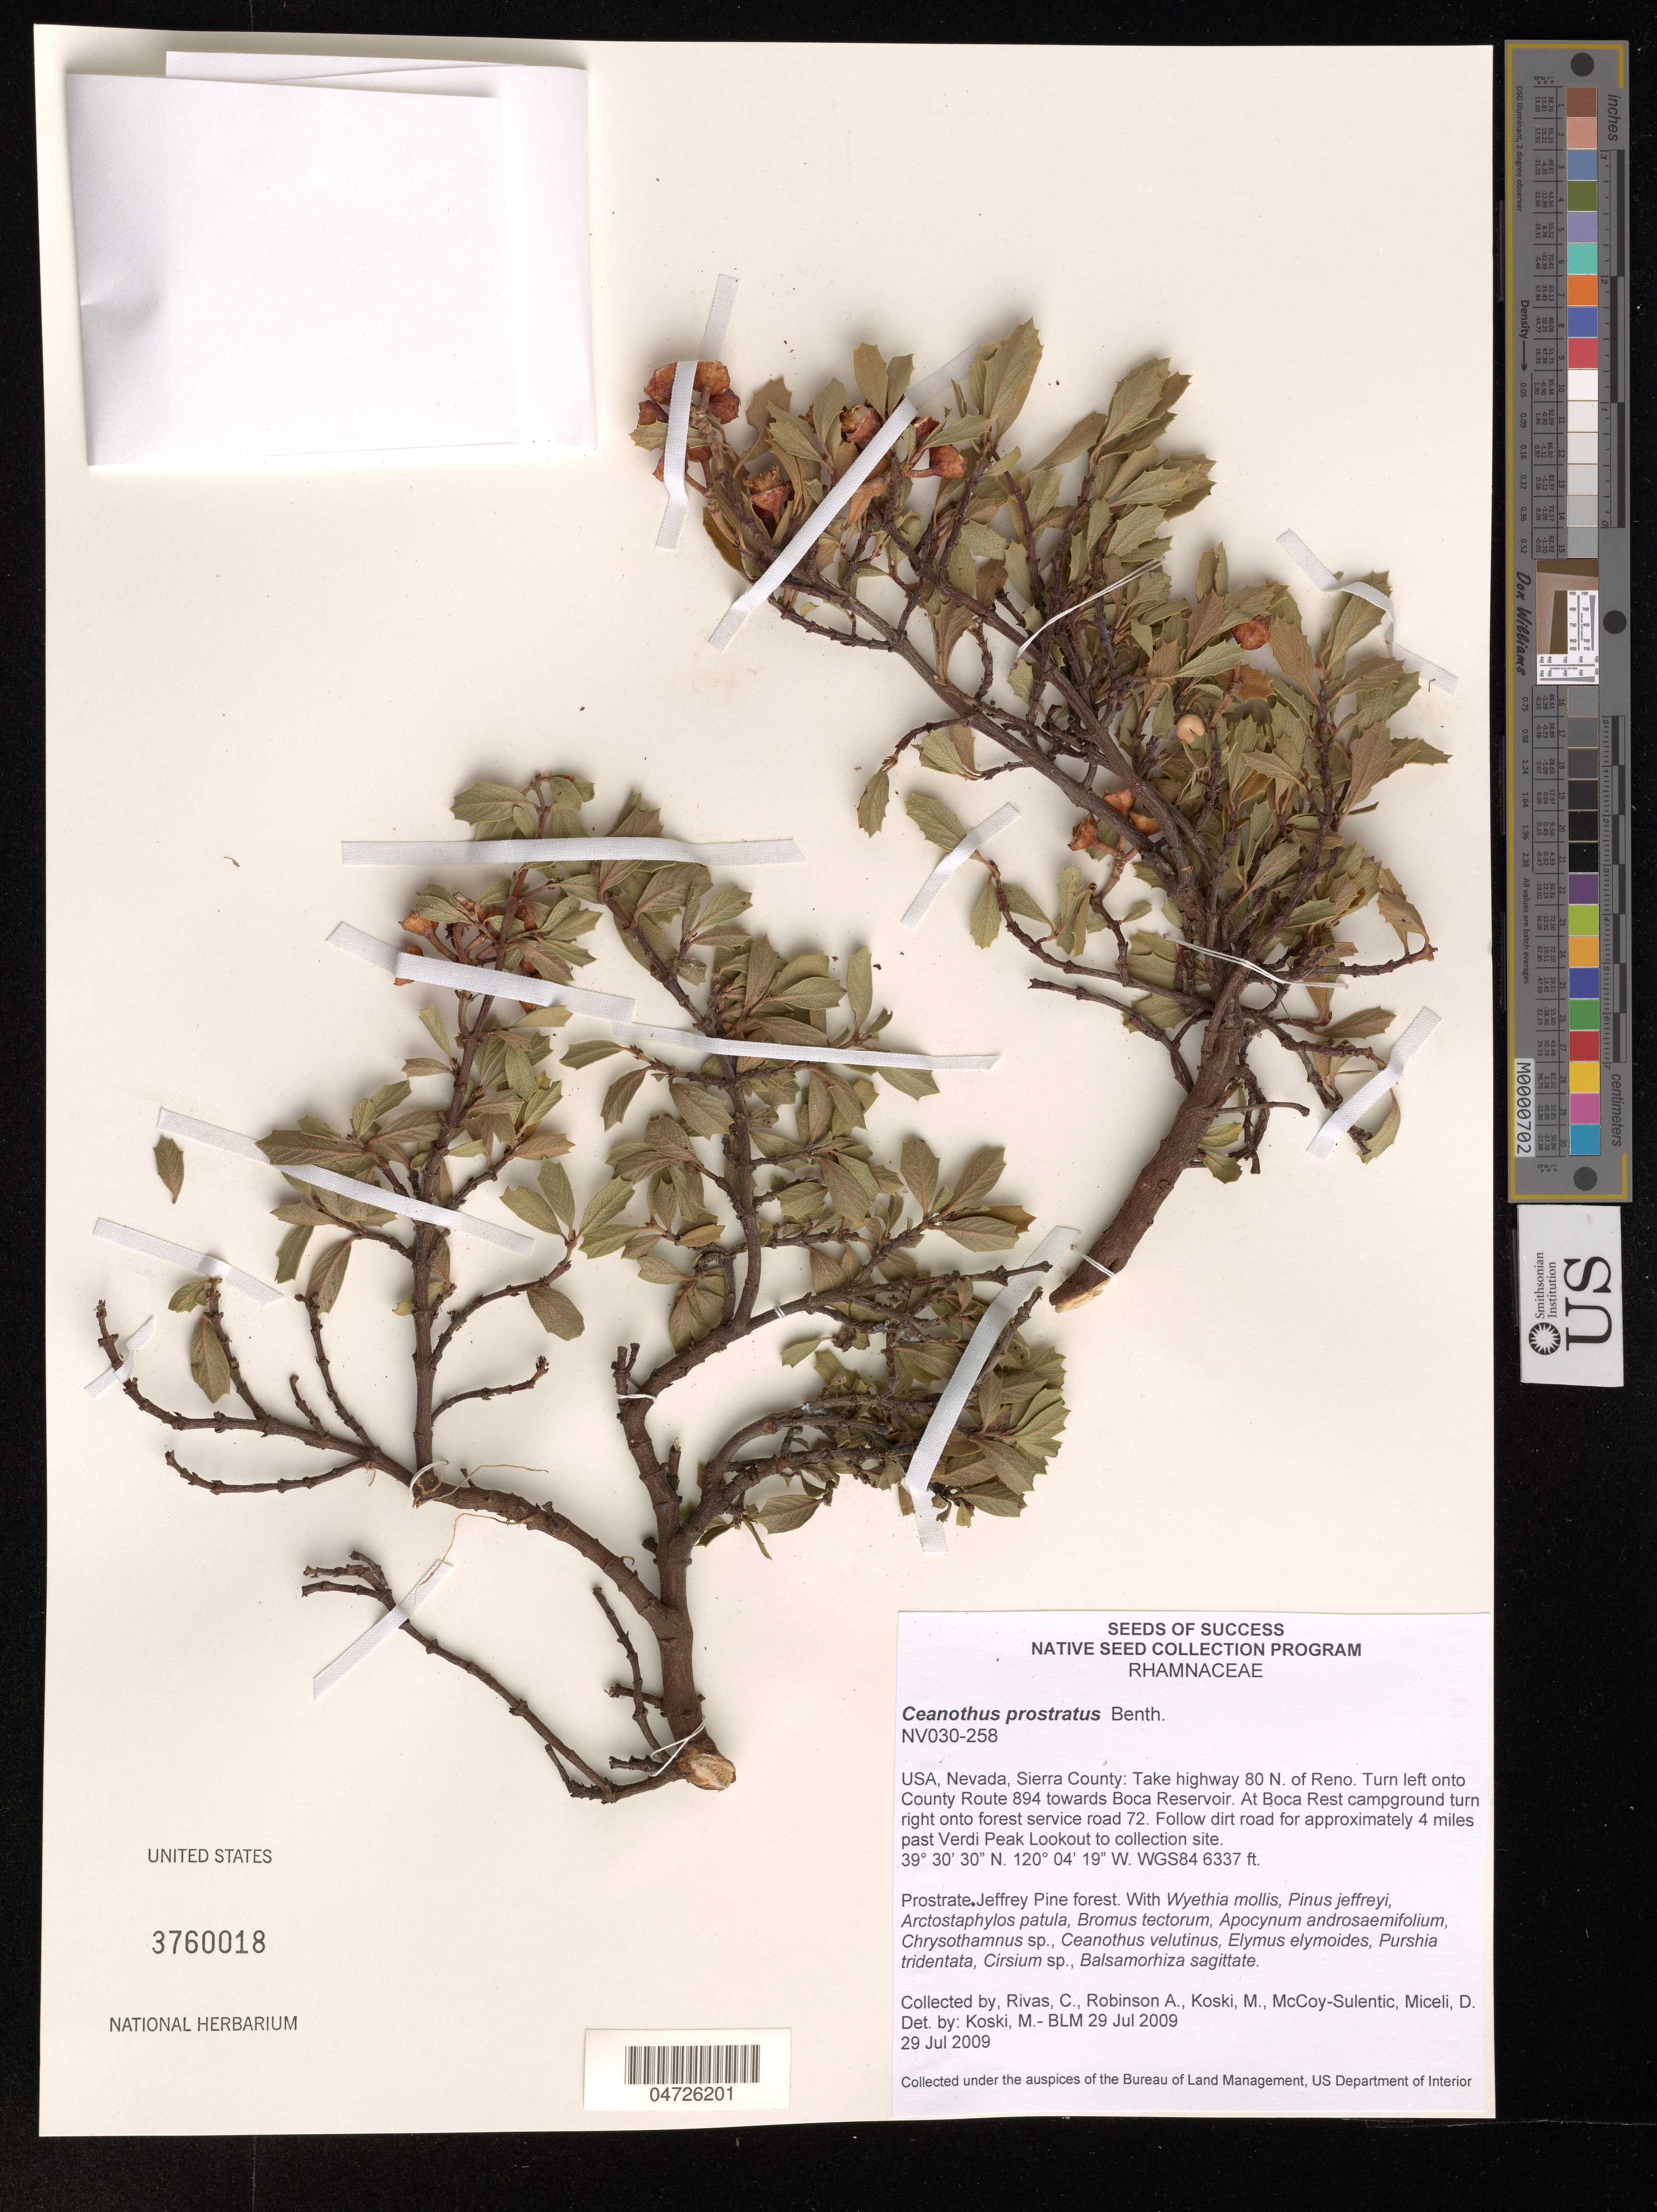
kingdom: Plantae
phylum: Tracheophyta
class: Magnoliopsida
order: Rosales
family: Rhamnaceae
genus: Ceanothus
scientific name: Ceanothus prostratus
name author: Benth.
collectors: C. Rivas, A. Robinson, M. Koski & D. Miceli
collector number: NV030-258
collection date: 2009-07-29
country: United States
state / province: California / Nevada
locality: Sierra County: Take highway 80 N. of reno. Turn left onto County Route 894 towards Boca Reservoir. At Boca Rest campground turn right onto forest service road 72. Follow dirt road for approximately 4 miles past Verdi Peak Lookout to collection site. WGS84.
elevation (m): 1932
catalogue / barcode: US 3760018